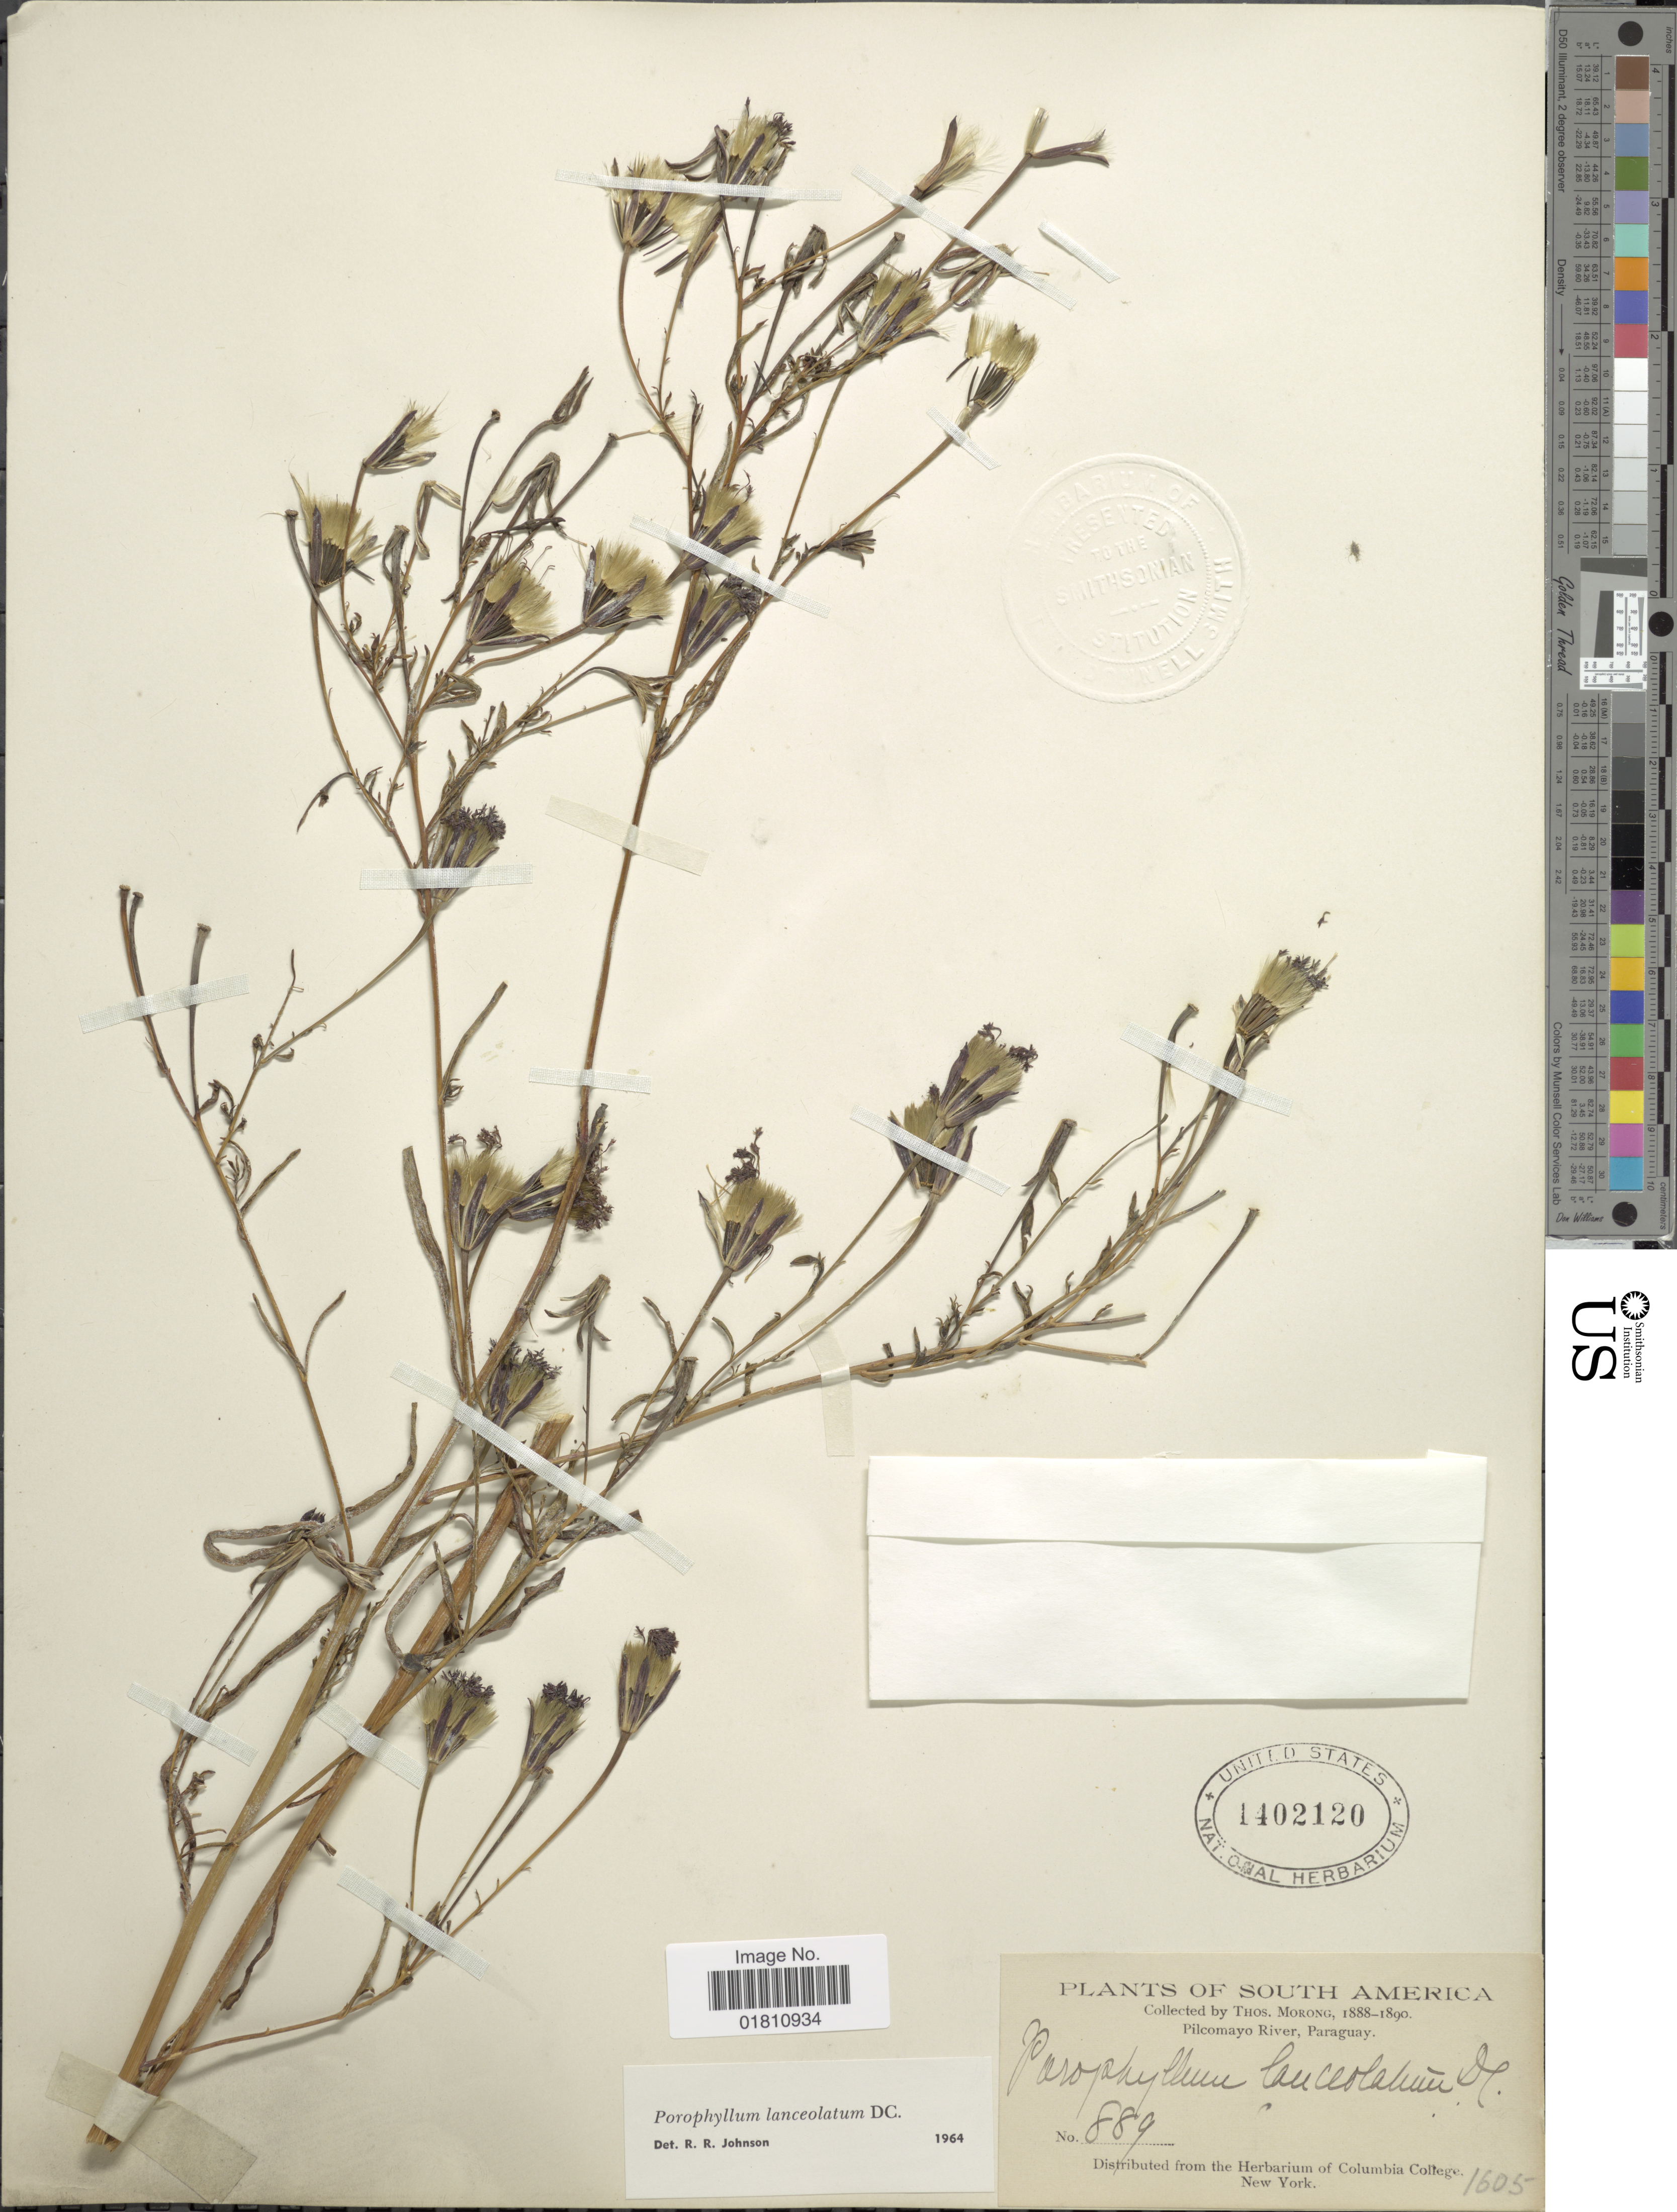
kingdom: Plantae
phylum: Tracheophyta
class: Magnoliopsida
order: Asterales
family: Asteraceae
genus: Porophyllum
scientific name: Porophyllum macrolepidium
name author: Malme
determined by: Anzuinelli, M.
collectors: ex herb. T. Morong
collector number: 889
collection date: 1888/1890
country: Paraguay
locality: Pilcomayo River.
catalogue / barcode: US 1402120